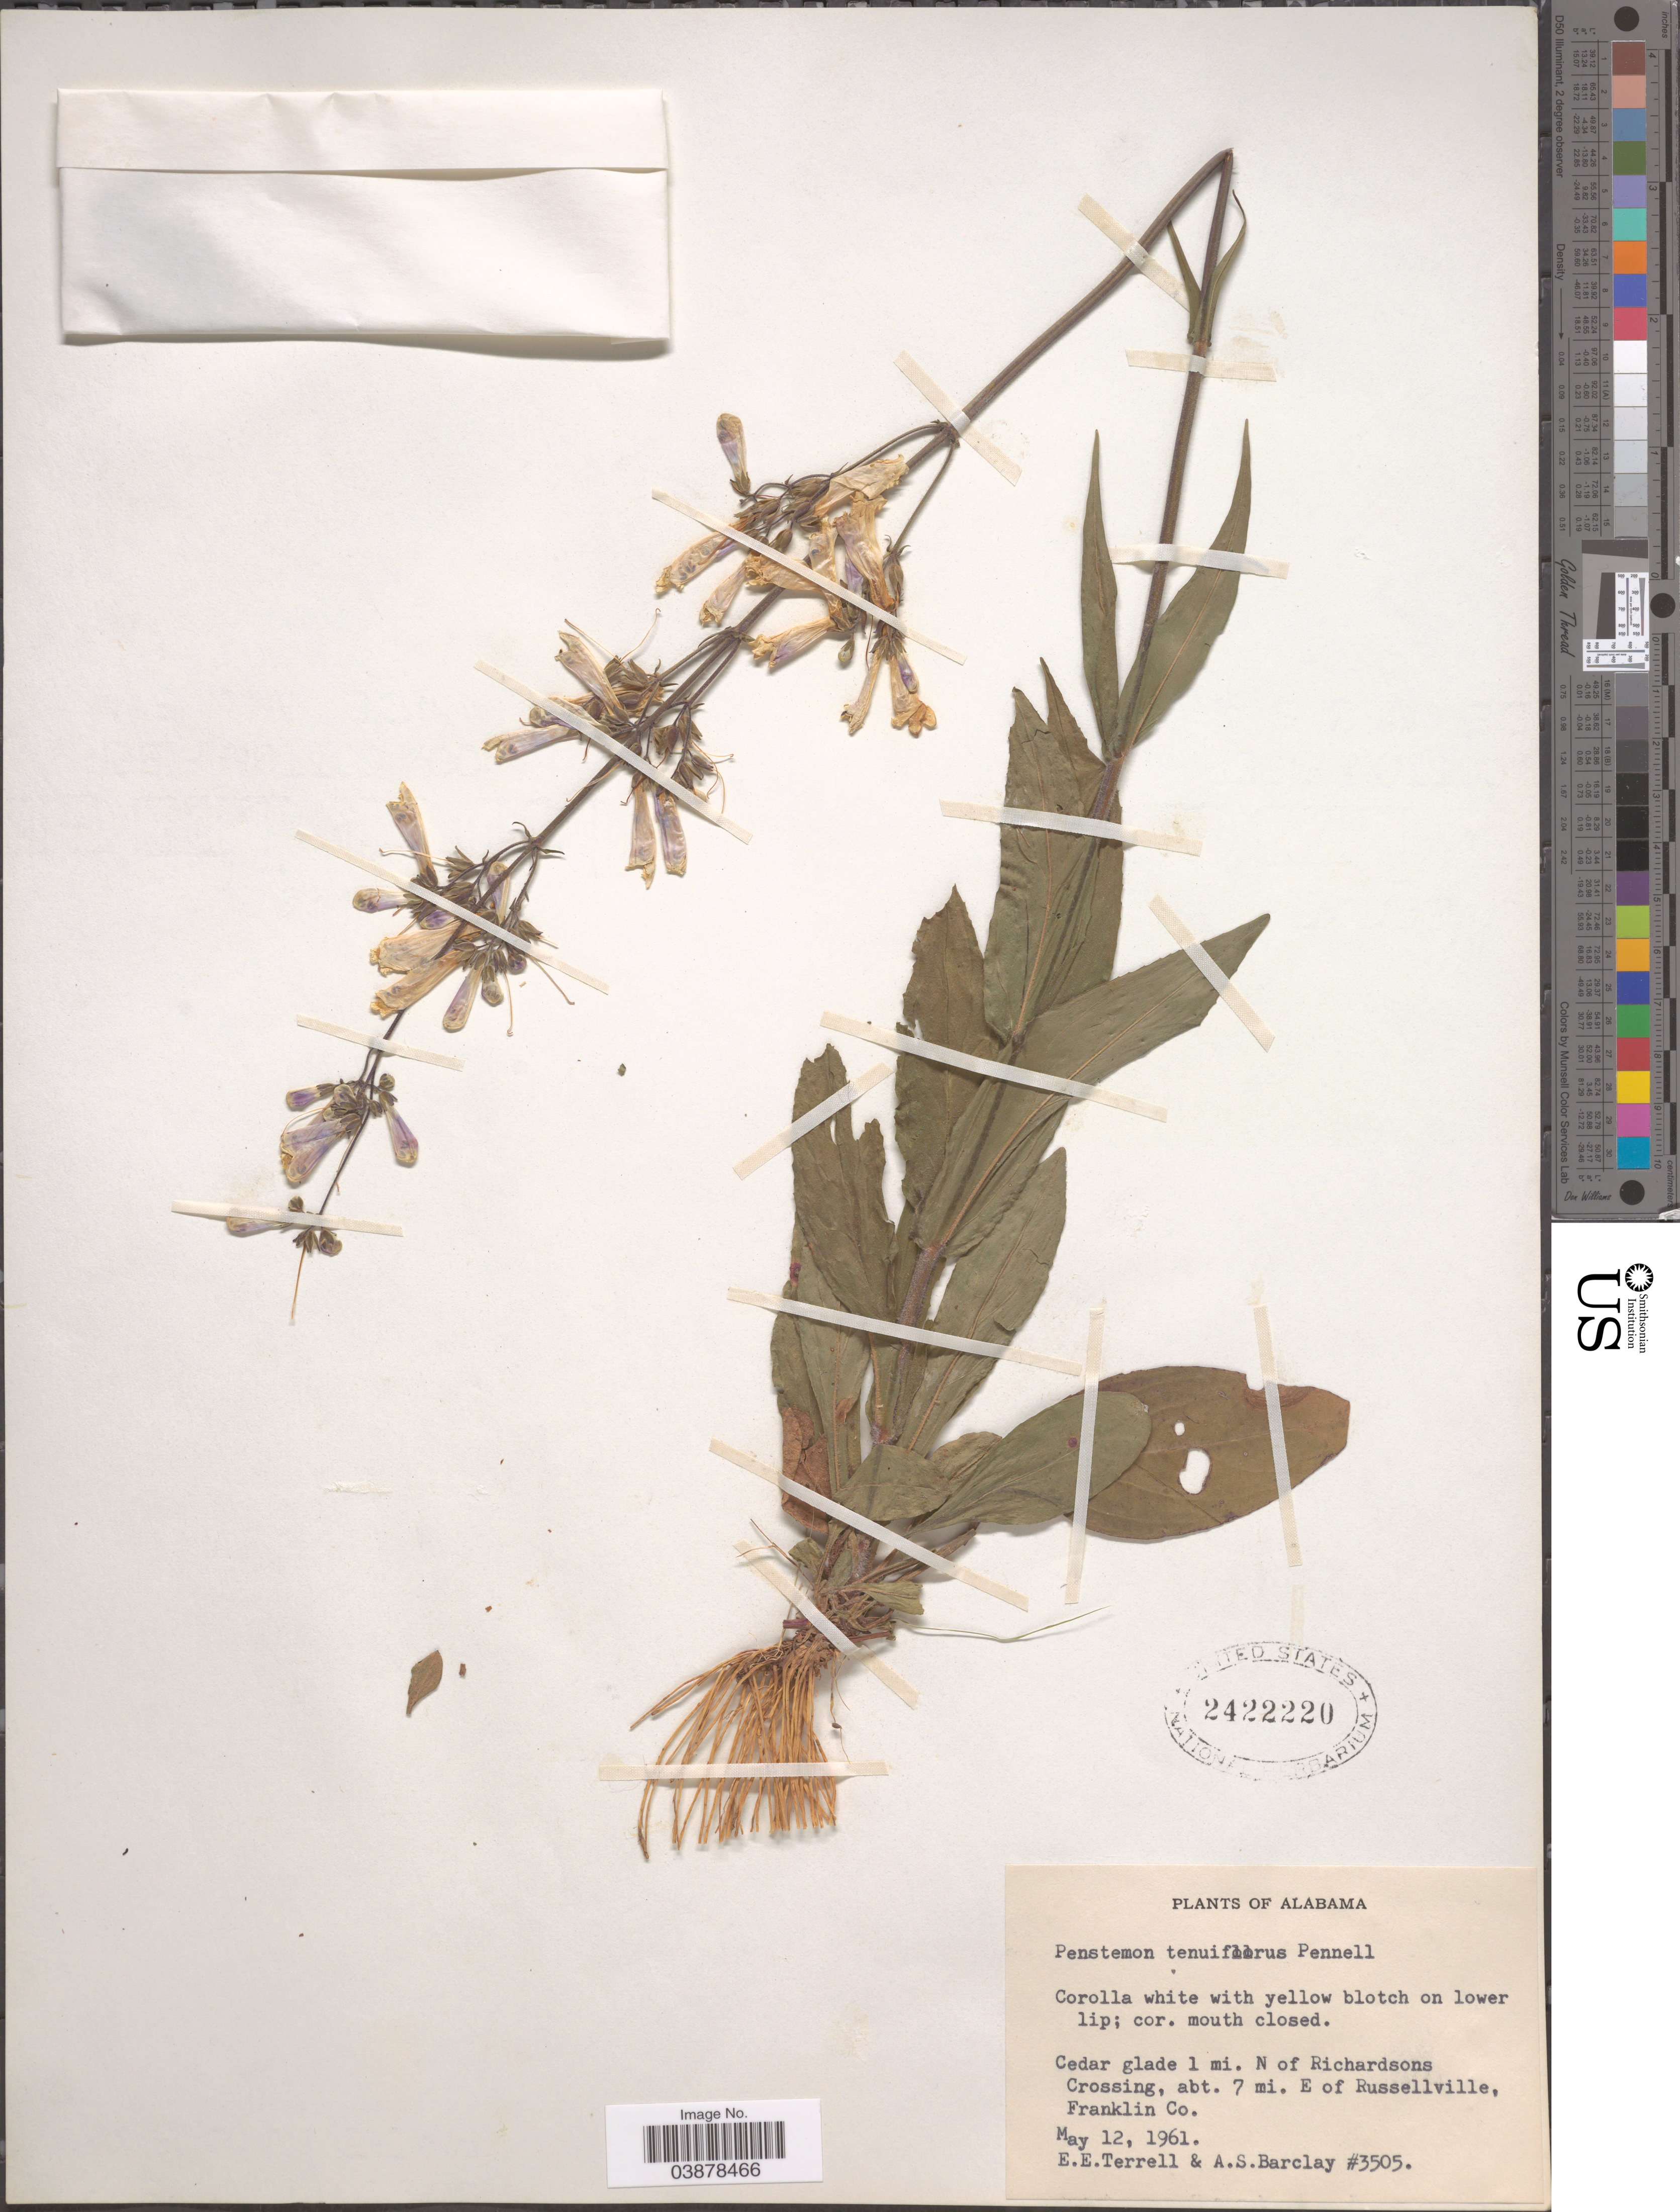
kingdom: Plantae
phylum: Tracheophyta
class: Magnoliopsida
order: Lamiales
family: Plantaginaceae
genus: Penstemon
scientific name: Penstemon tenuiflorus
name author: Pennell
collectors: E. E. Terrell & A. S. Barclay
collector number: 3505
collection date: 1961-05-12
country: United States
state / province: Alabama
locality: Cedar glade 1 mi. N of Richardsons Crossing, abt. 7 mi. E of Russellville, Franklin Co.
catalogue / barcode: US 2422220